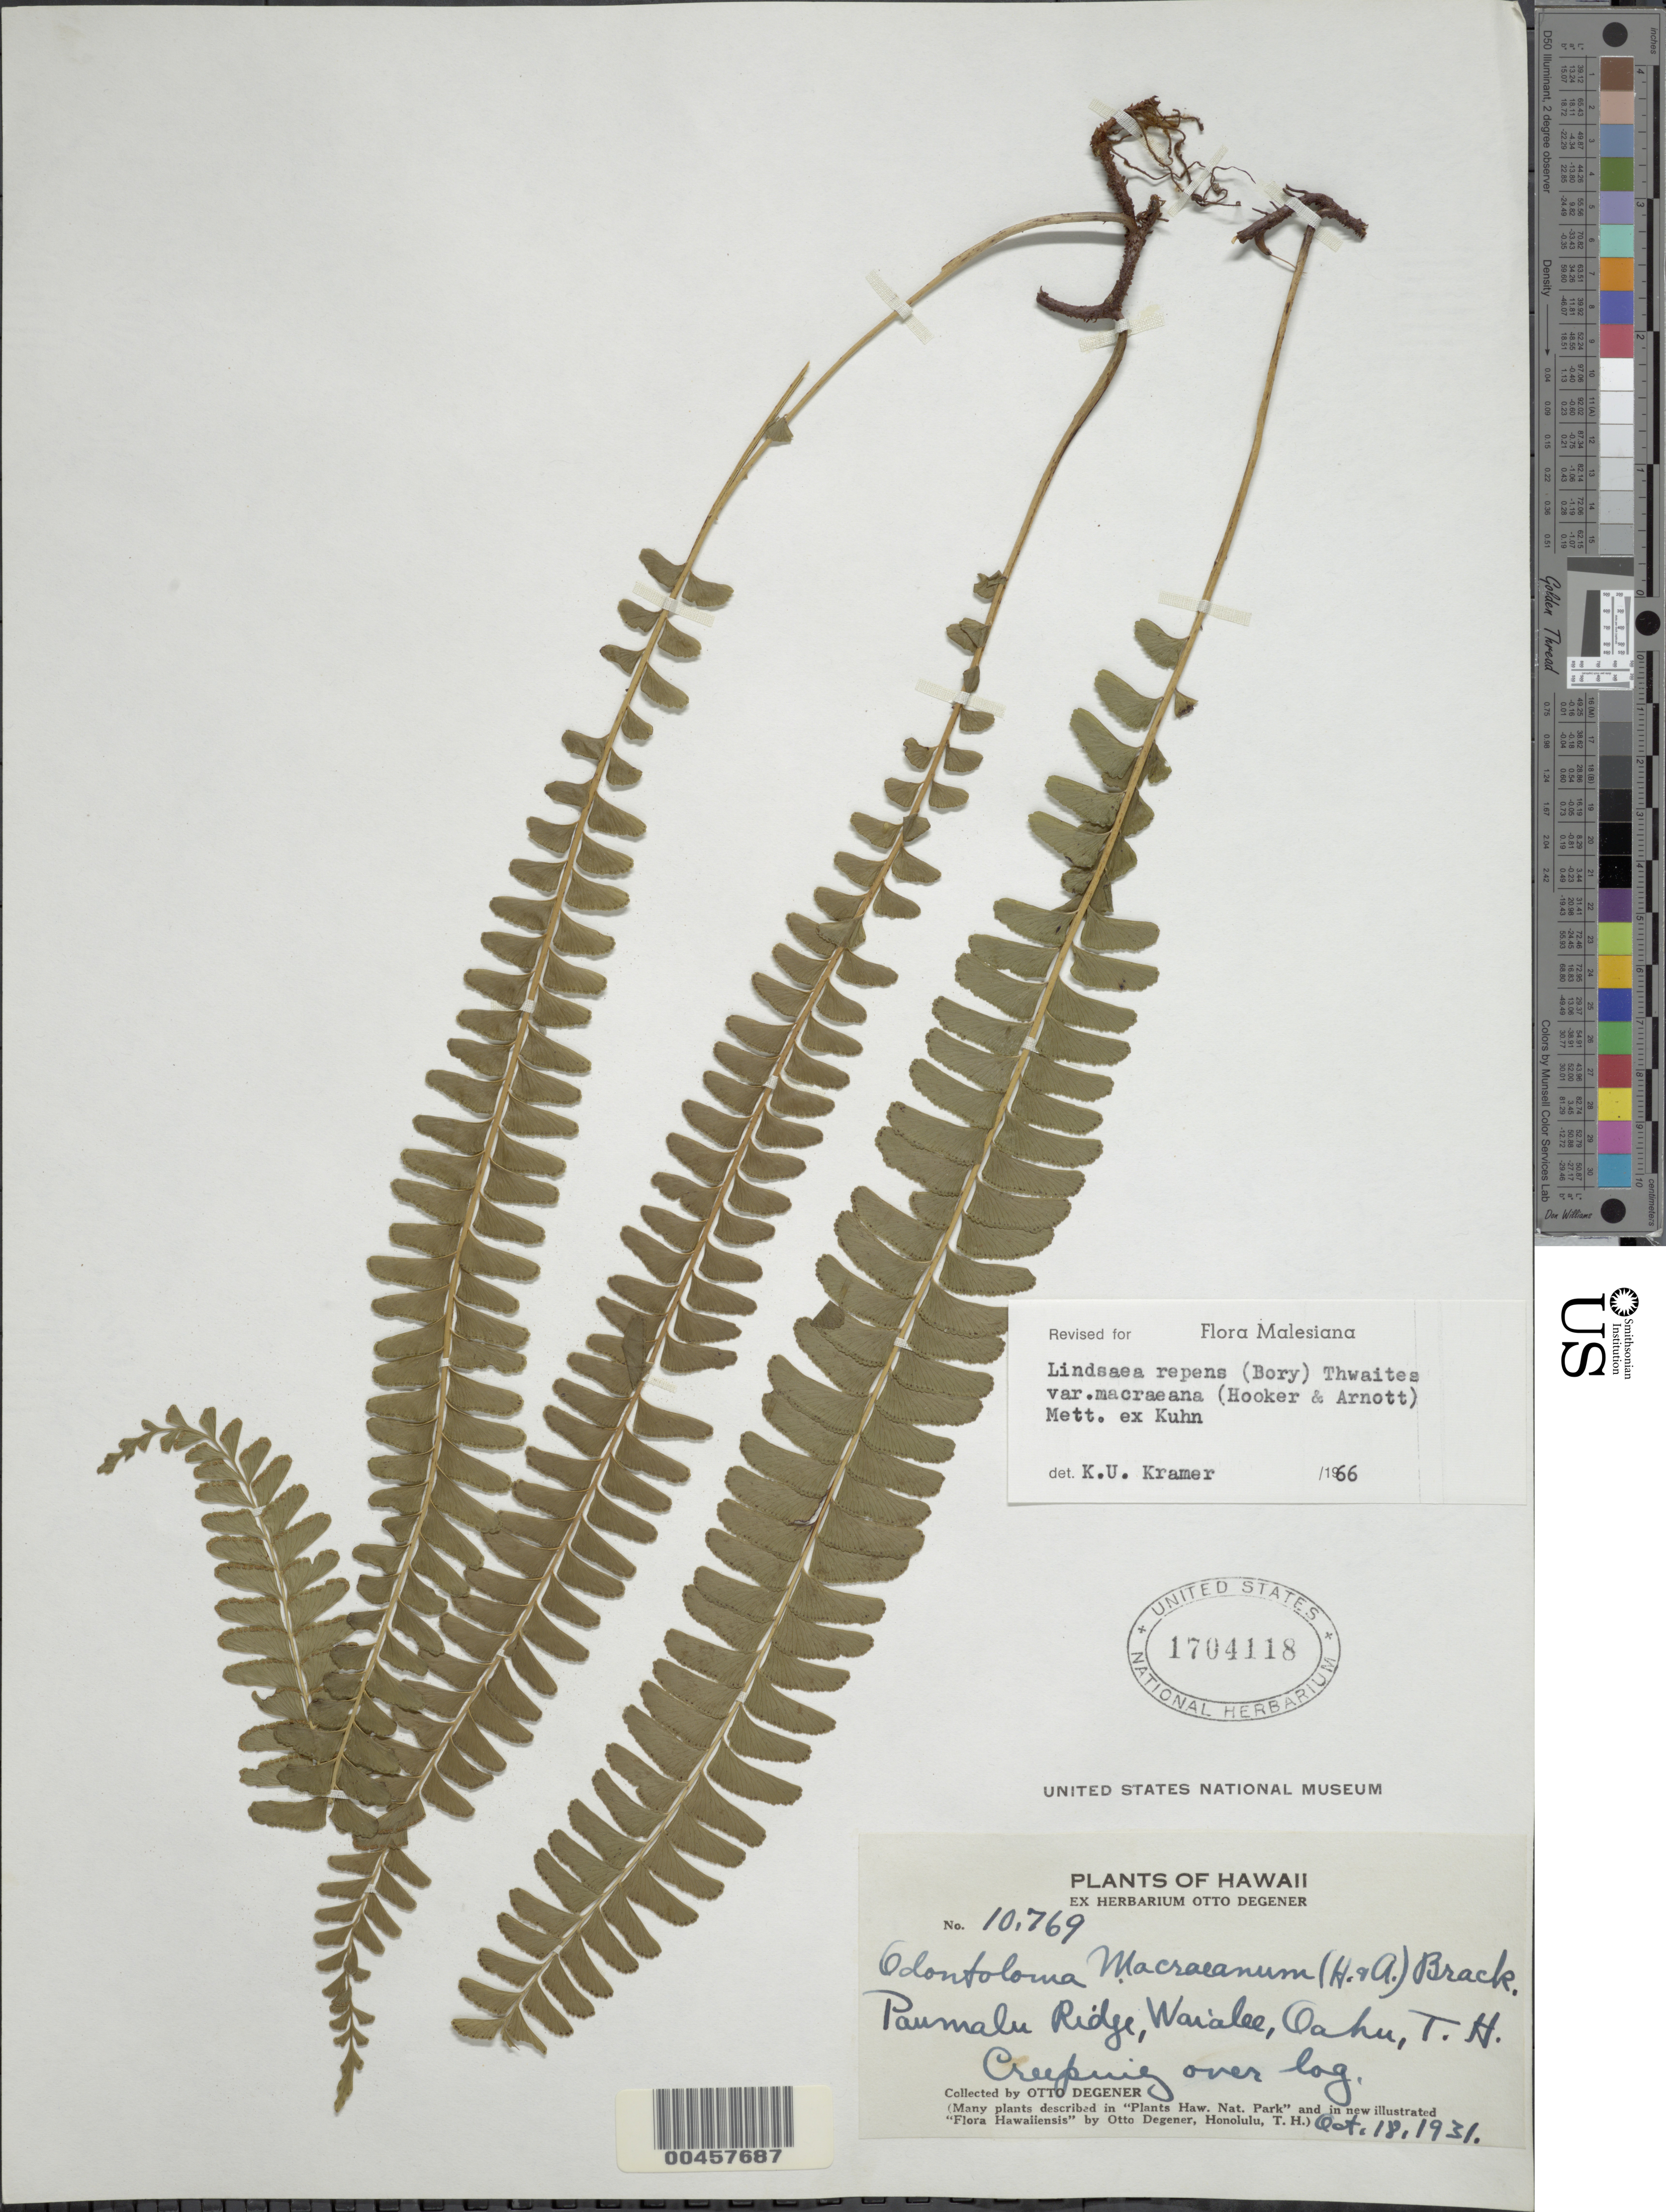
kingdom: Plantae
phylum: Tracheophyta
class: Polypodiopsida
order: Polypodiales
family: Lindsaeaceae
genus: Lindsaea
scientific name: Lindsaea repens var. macraeana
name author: (Hook. & Arn.) Mett. ex Kuhn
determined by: Kramer, K. U.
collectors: O. Degener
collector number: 10769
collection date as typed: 18 Oct 1931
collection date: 1931-10-18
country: United States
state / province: Hawaii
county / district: Honolulu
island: Oahu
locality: Paumalu Ridge, Waialee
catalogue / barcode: US 1704118